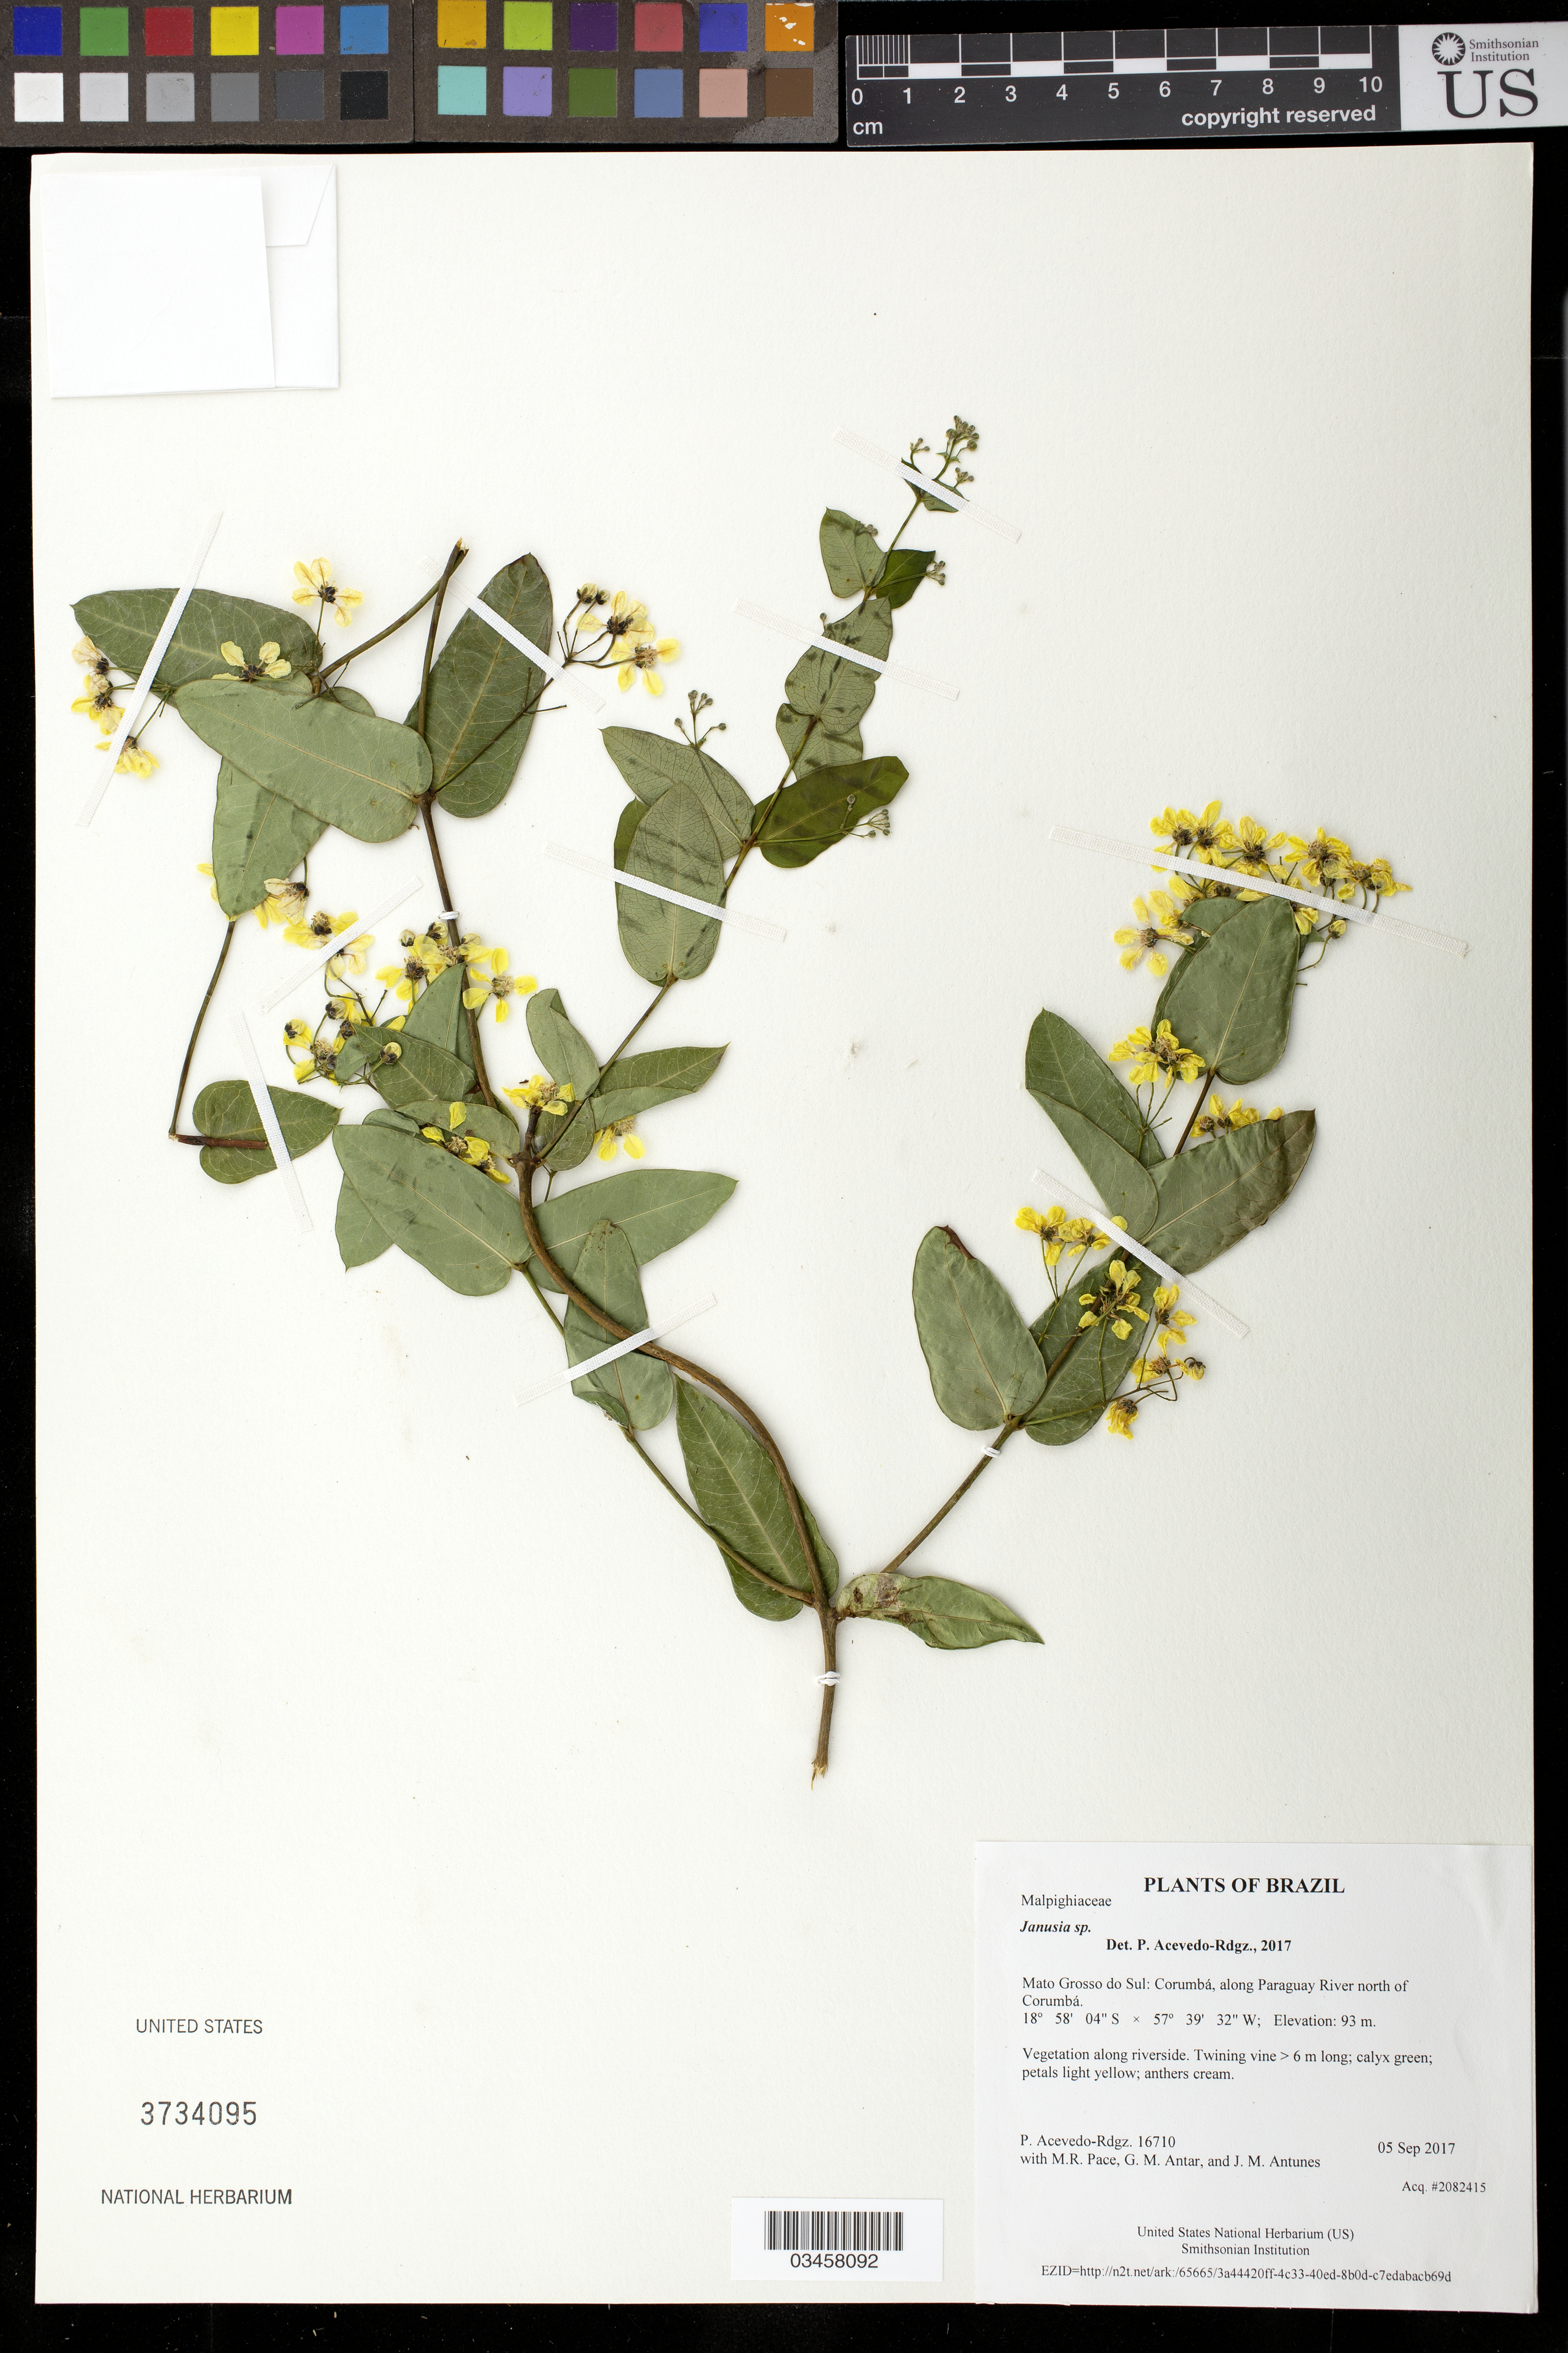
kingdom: Plantae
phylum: Tracheophyta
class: Magnoliopsida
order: Malpighiales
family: Malpighiaceae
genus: Janusia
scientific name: Janusia sp.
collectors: P. Acevedo-Rodr., M. R. Pace, G. M. Antar & J. M. Antunes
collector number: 16710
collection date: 2017-09-05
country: Brazil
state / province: Mato Grosso do Sul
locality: Corumbá, along Paraguay River north of Corumbá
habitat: Vegetation along riverside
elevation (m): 93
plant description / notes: US, NY, MO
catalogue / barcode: US 3734095